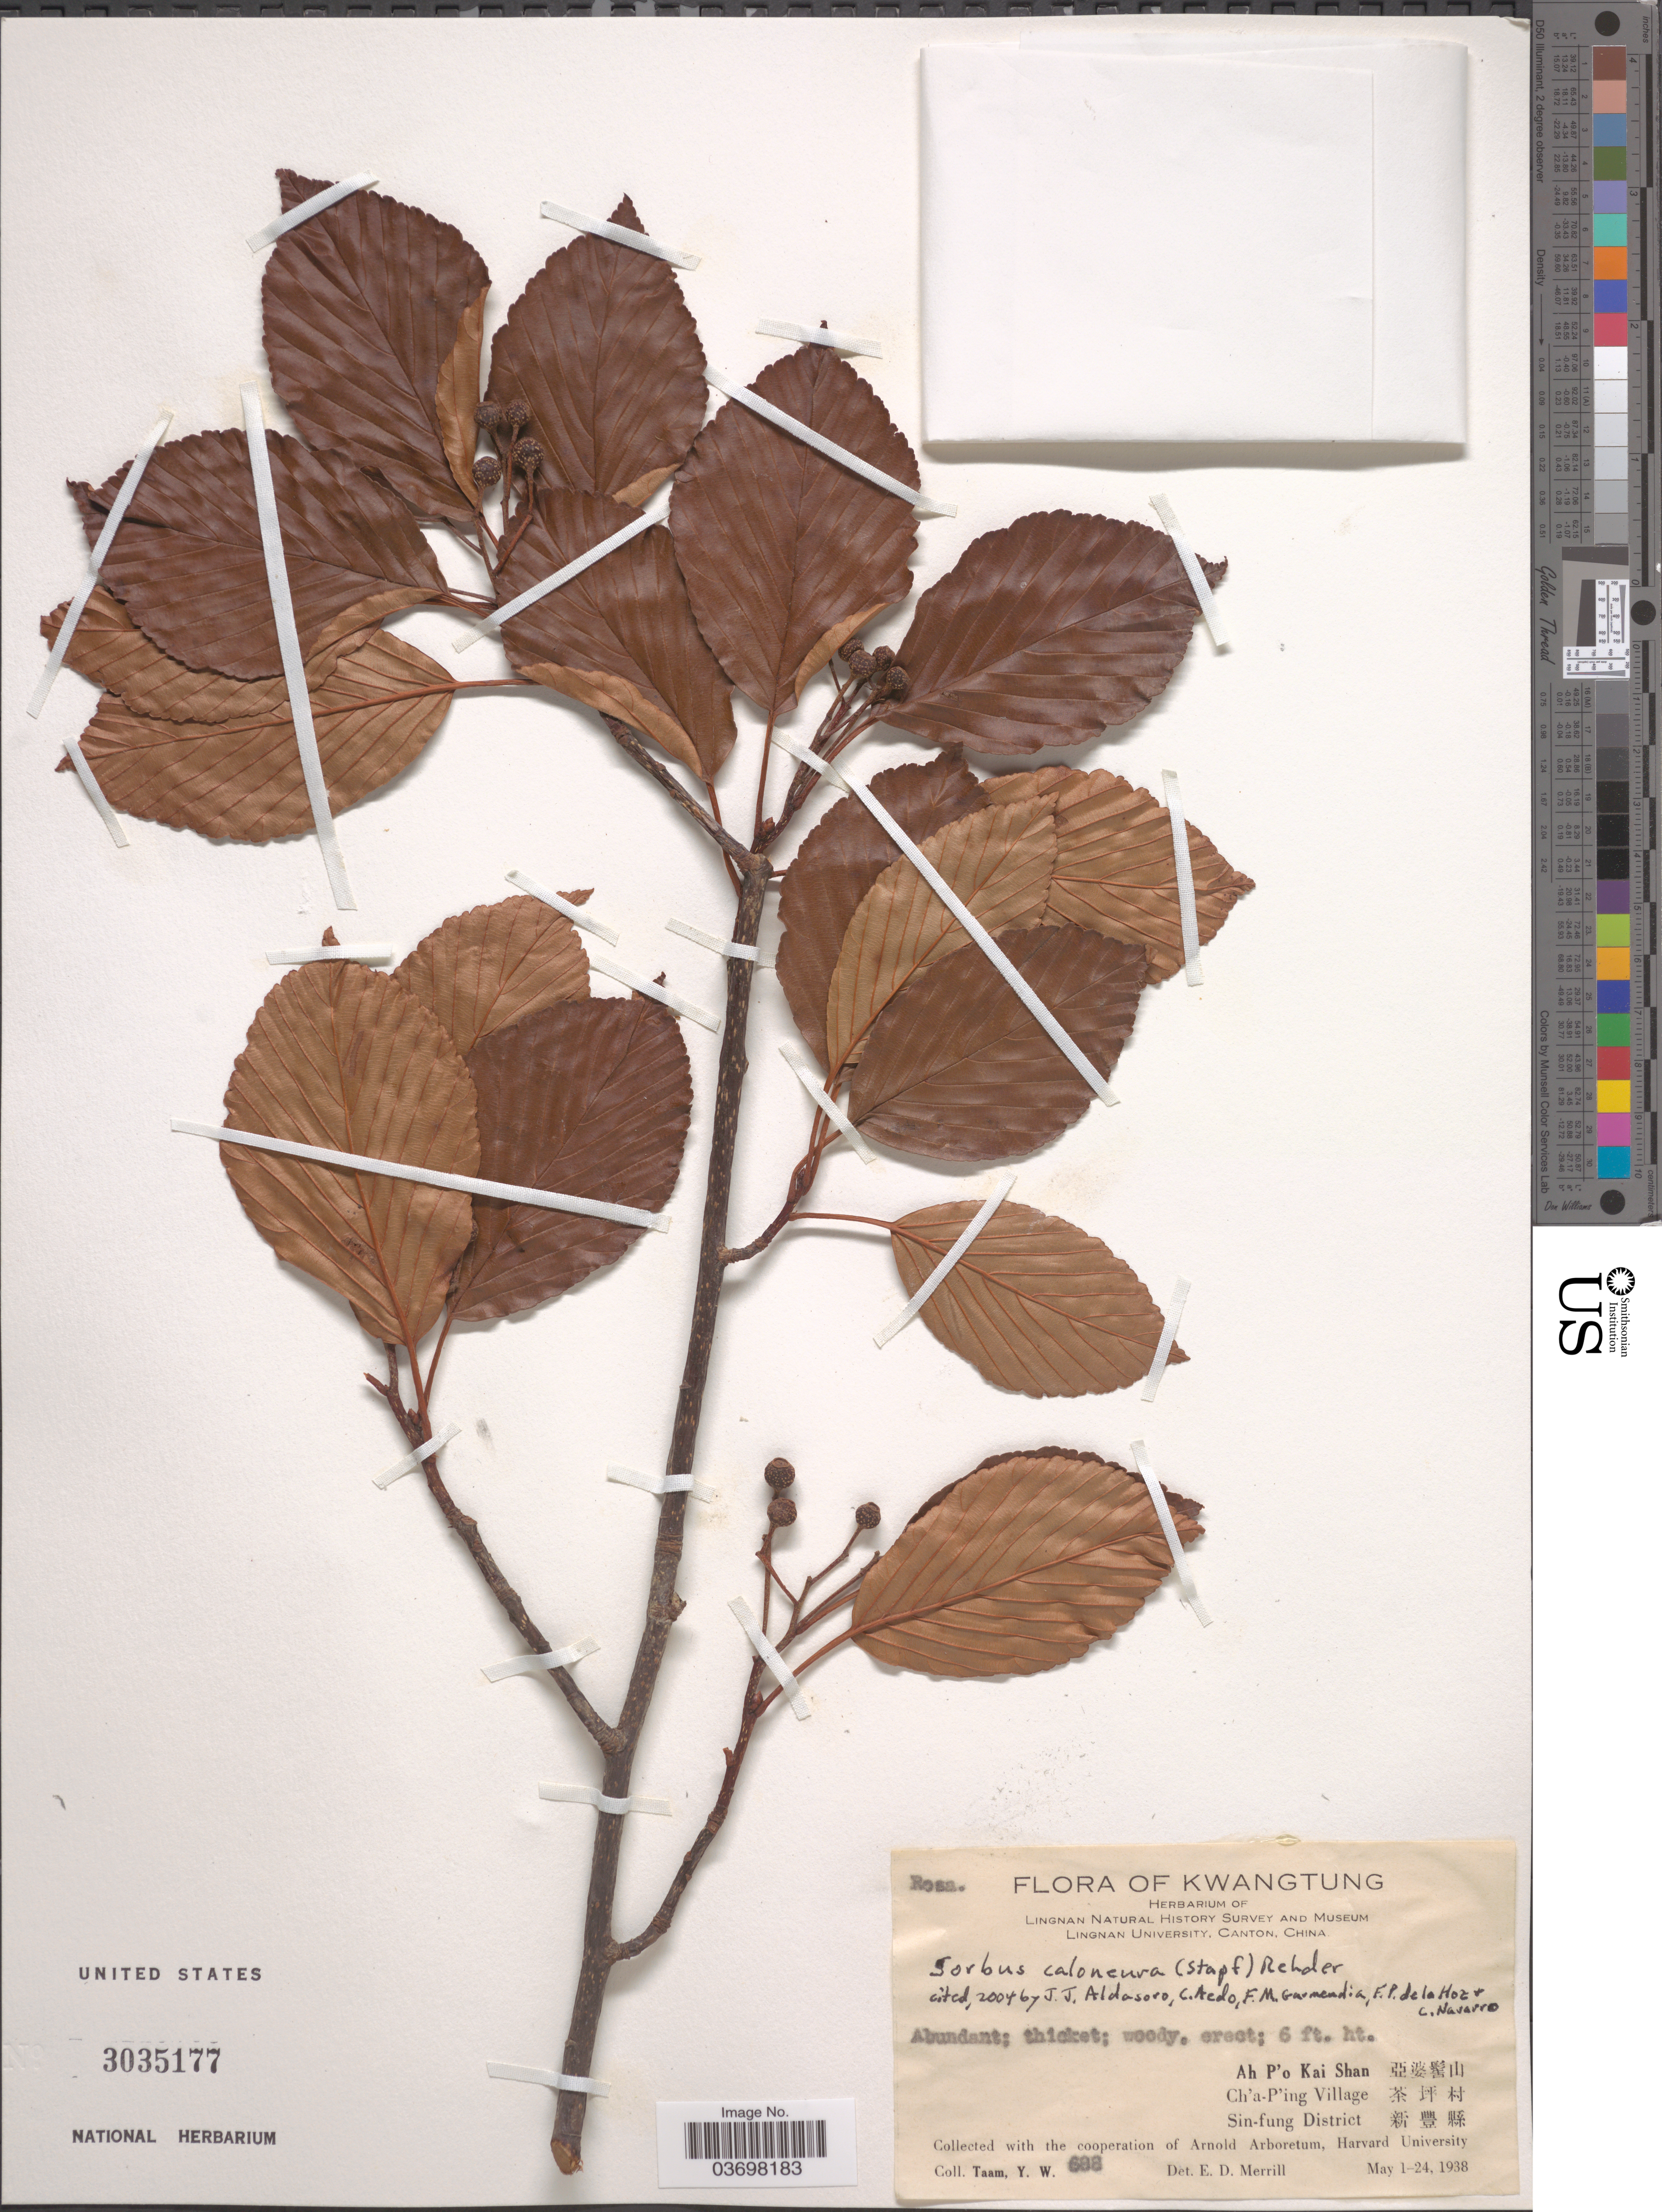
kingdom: Plantae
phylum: Tracheophyta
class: Magnoliopsida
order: Rosales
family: Rosaceae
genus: Sorbus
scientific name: Sorbus caloneura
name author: (Stapf) Rehder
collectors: Y. W. Taam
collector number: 698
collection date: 1938-05-01/1938-05-24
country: China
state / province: Guangdong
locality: Kwangtung. Ah P'o Kai Shan X. Ch'a-P'ing Village X. Sin-fung District X.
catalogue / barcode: US 3035177